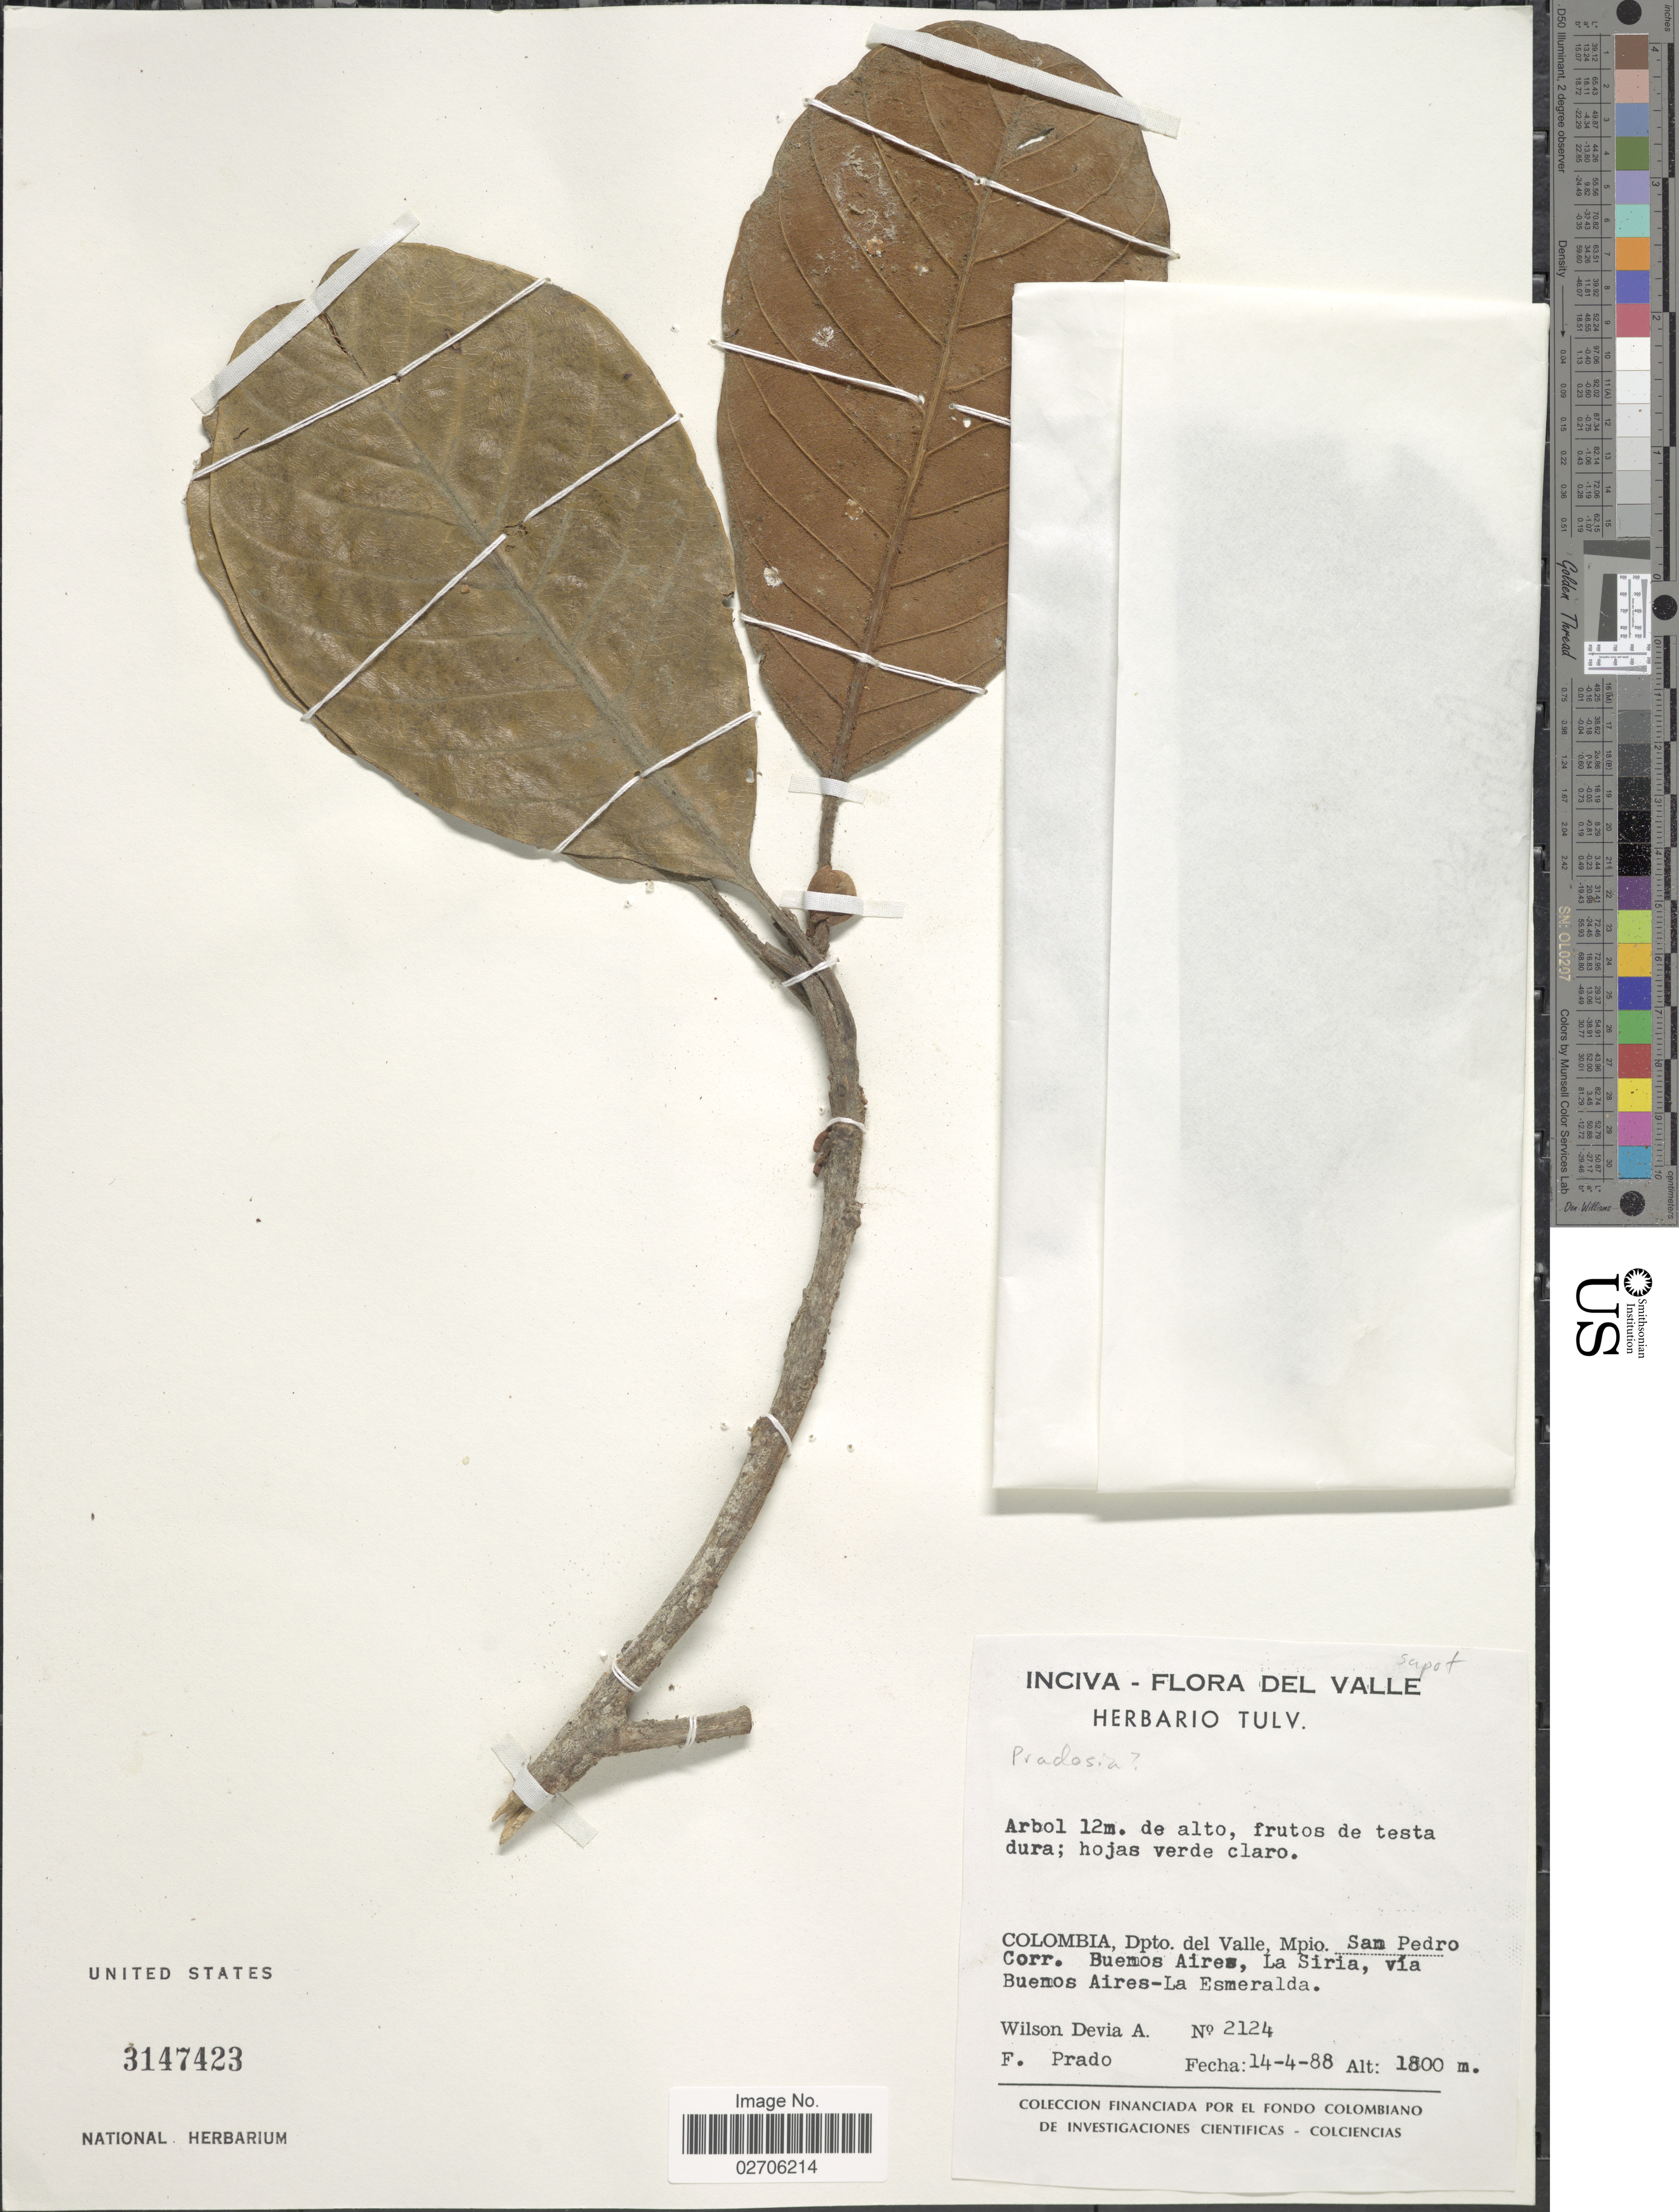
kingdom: Plantae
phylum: Tracheophyta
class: Magnoliopsida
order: Ericales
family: Sapotaceae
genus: Pradosia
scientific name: Pradosia sp.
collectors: W. Devia A. & F. Prado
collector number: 2124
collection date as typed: Transcribed d/m/y: 14/4/88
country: Colombia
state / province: Valle del Cauca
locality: Del Valle. Dpto. del Valle, Mpio. San Pedro Corr. Buenos Aires, La Siria, via Buenos Aires-La Esmeralda.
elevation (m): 1800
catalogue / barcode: US 3147423